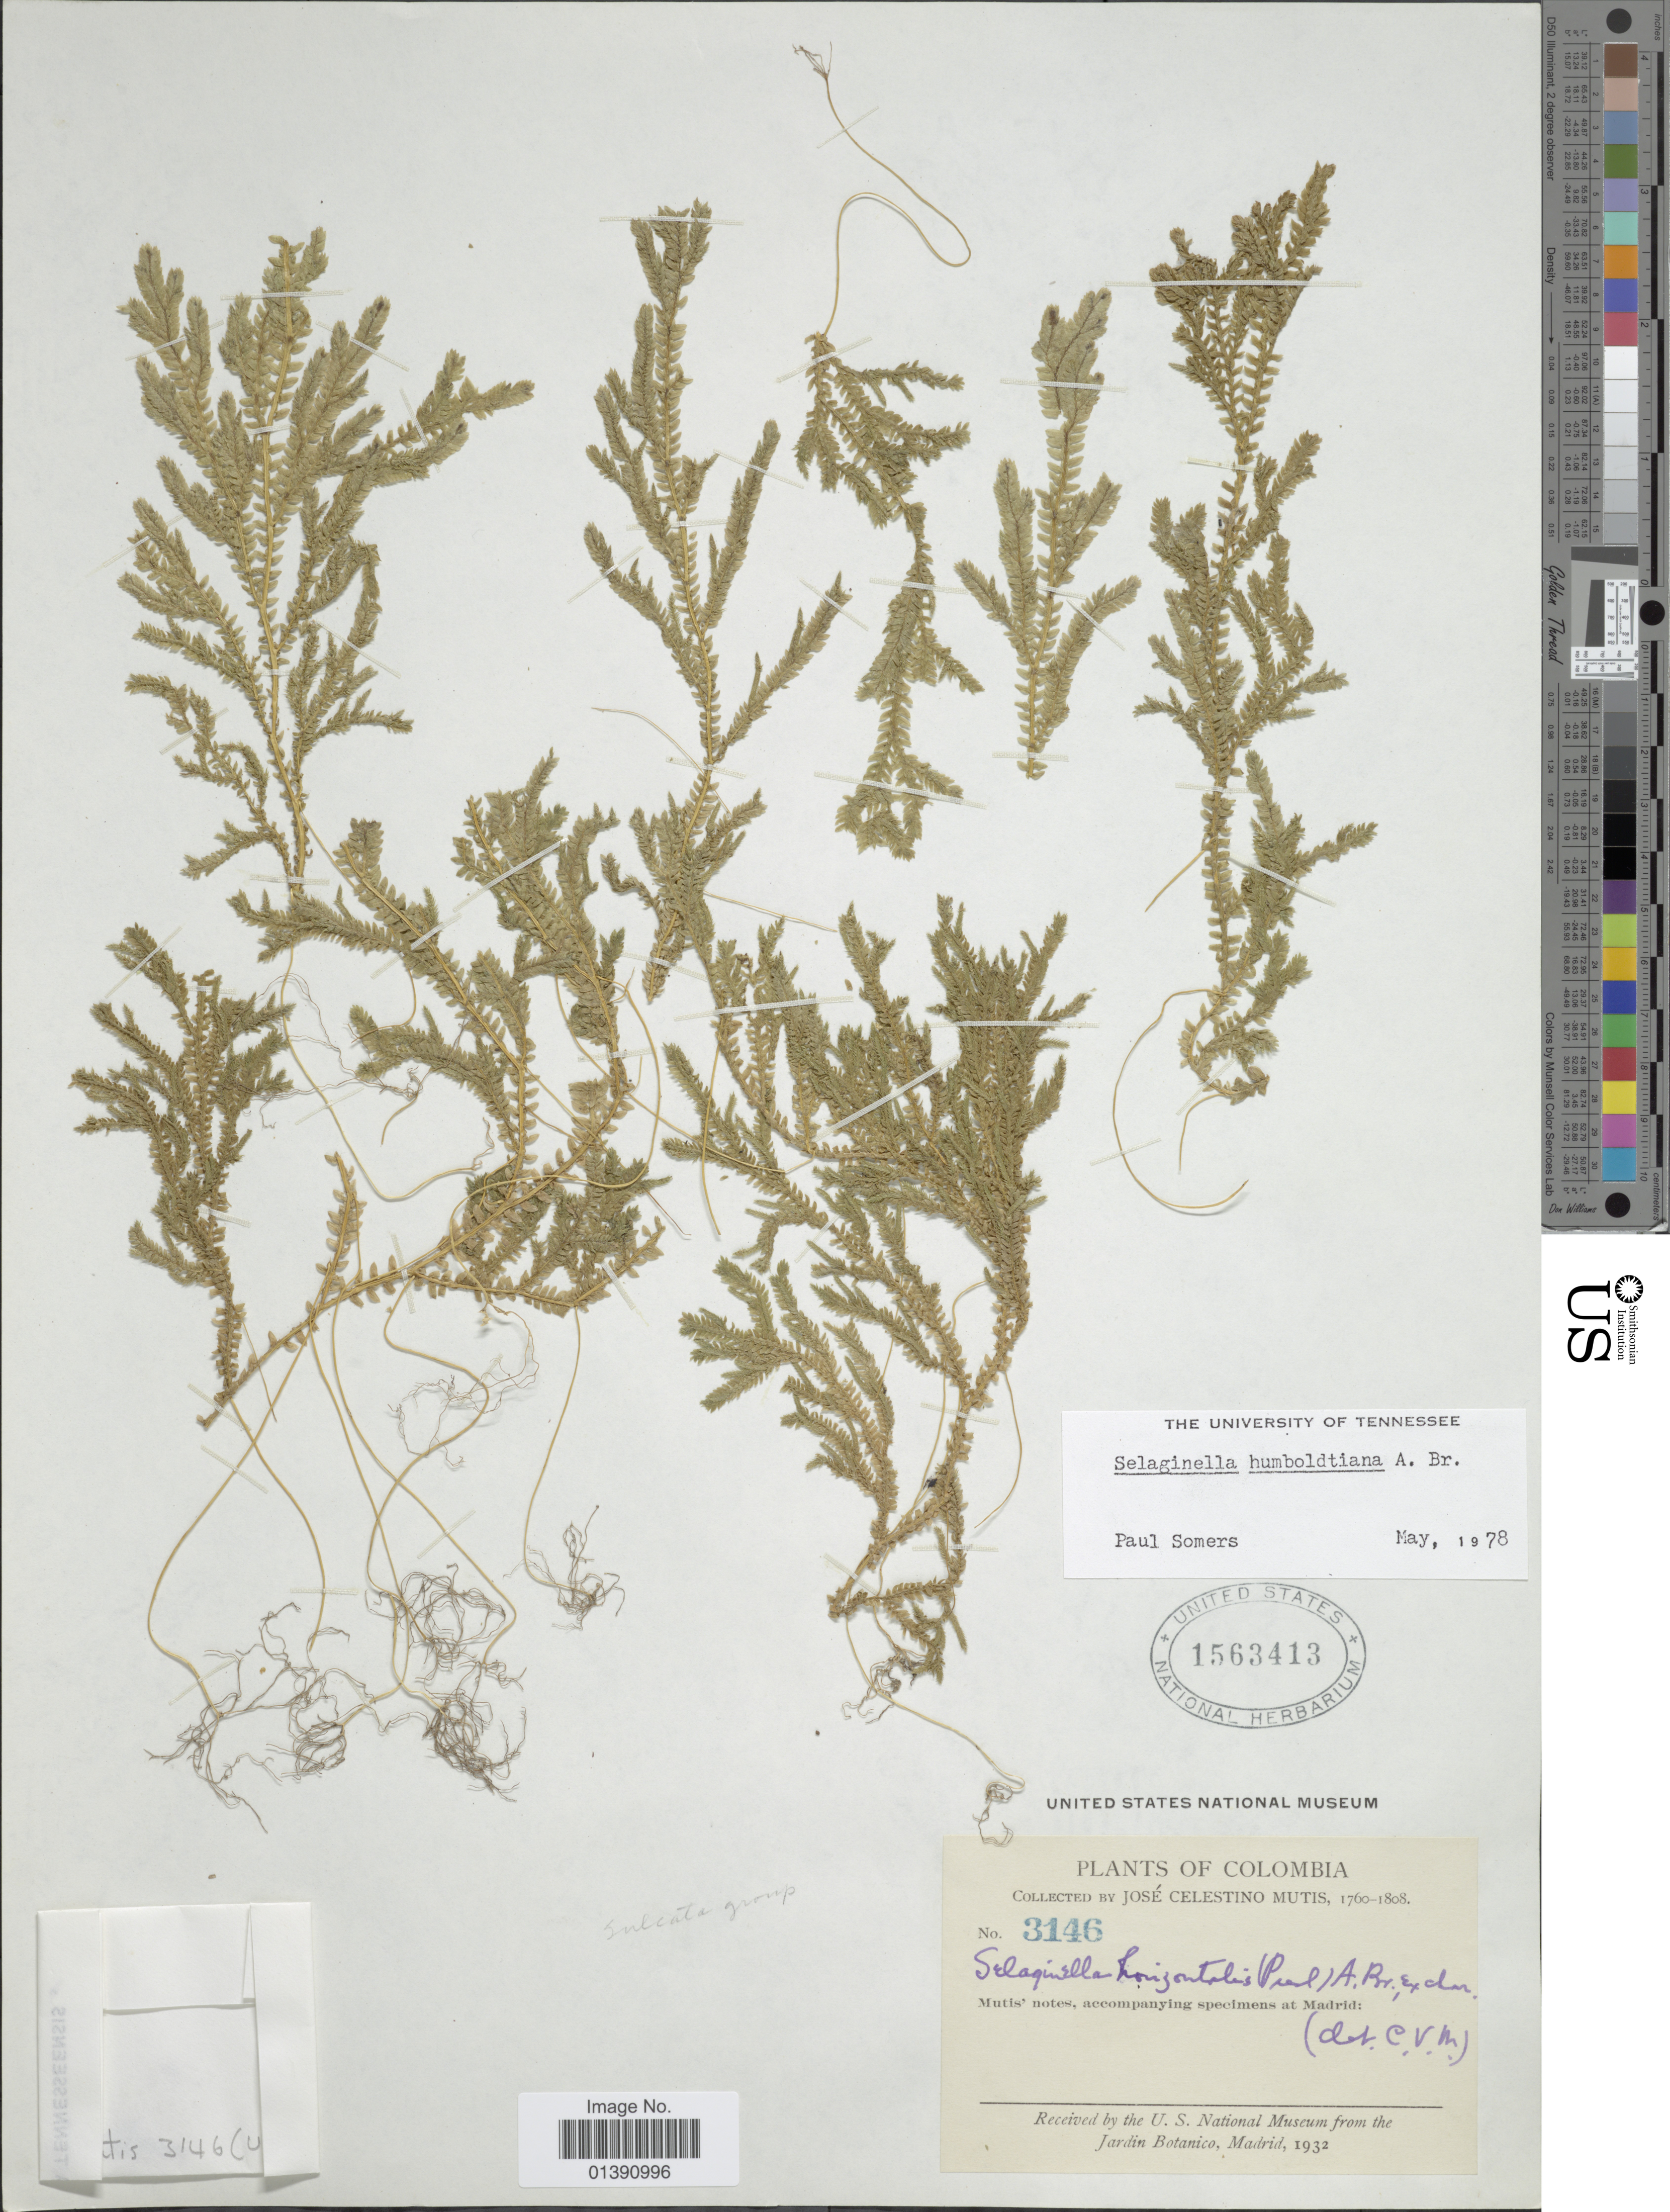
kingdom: Plantae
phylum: Tracheophyta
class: Lycopodiopsida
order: Selaginellales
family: Selaginellaceae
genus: Selaginella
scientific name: Selaginella humboldtiana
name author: A. Br.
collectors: J. C. B. Mutis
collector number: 3146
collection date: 1760/1808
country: Colombia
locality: Mutis' notes accompanying at Madrid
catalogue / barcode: US 1563413